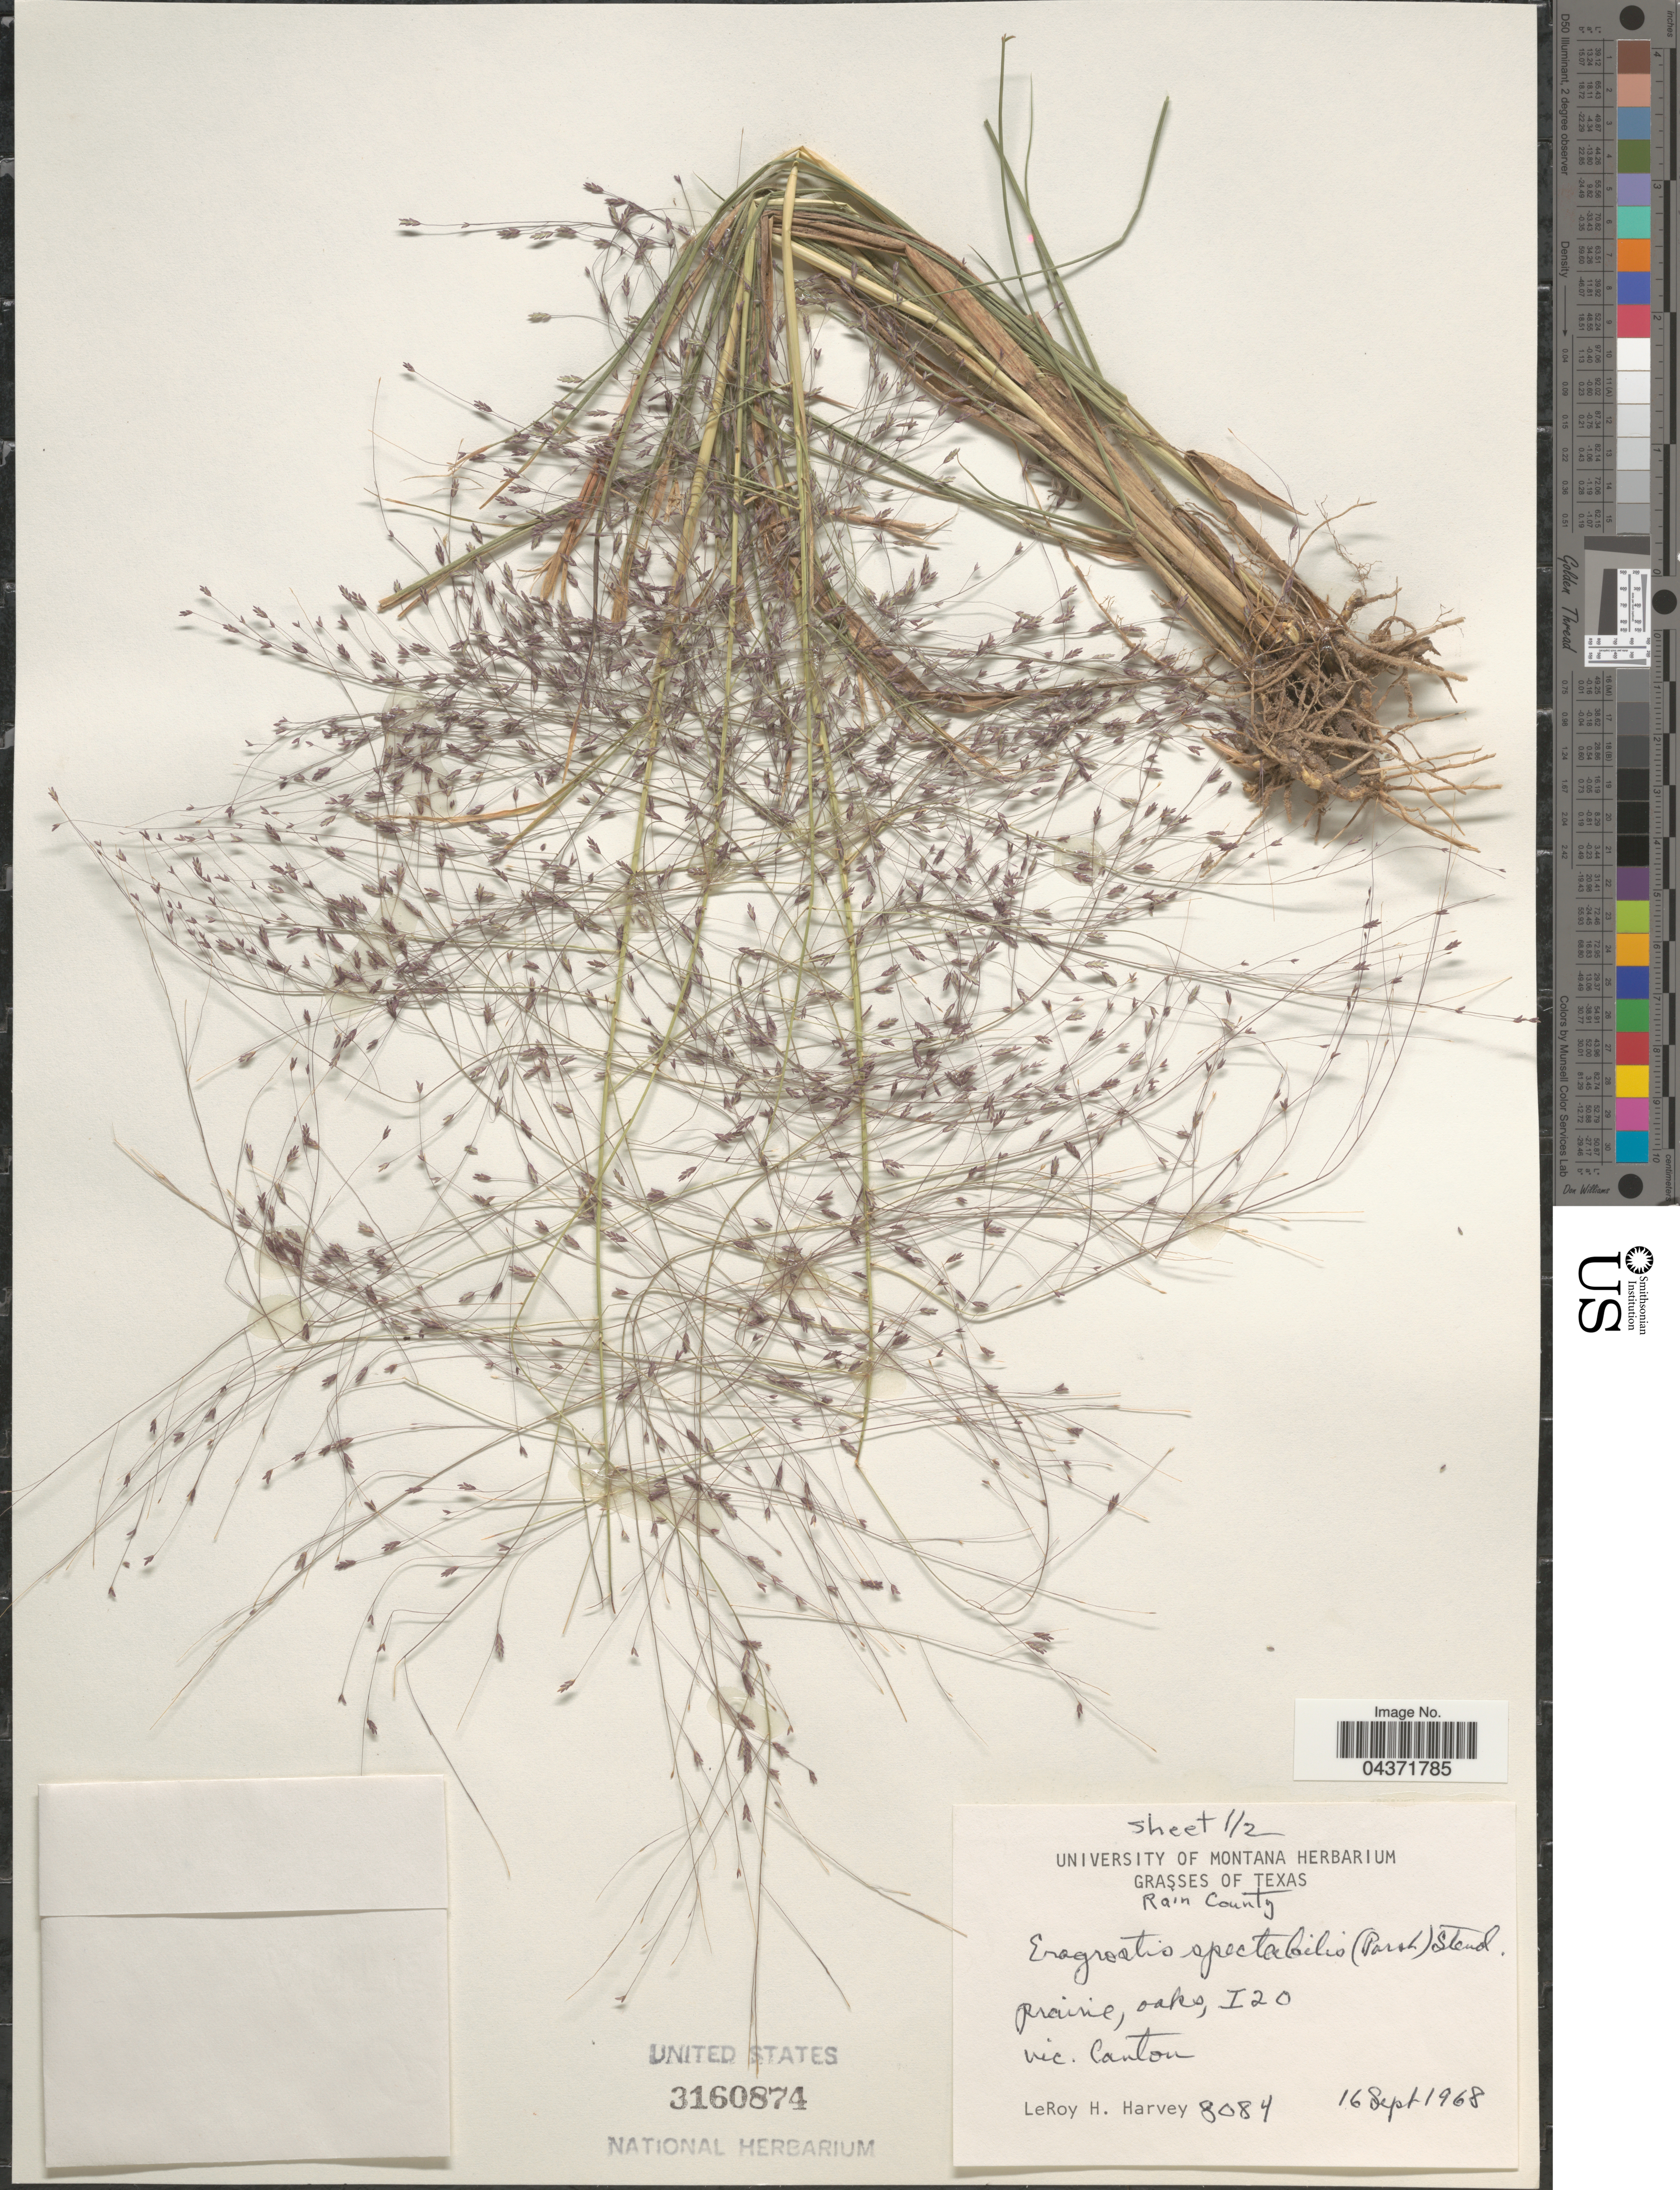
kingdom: Plantae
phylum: Tracheophyta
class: Liliopsida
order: Poales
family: Poaceae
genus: Eragrostis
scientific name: Eragrostis spectabilis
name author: (Pursh) Steud.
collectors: L. H. Harvey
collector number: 8084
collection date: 1968-09-16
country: United States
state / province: Texas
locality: Rain County. I 20. Vic. Canton.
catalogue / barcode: US 3160874